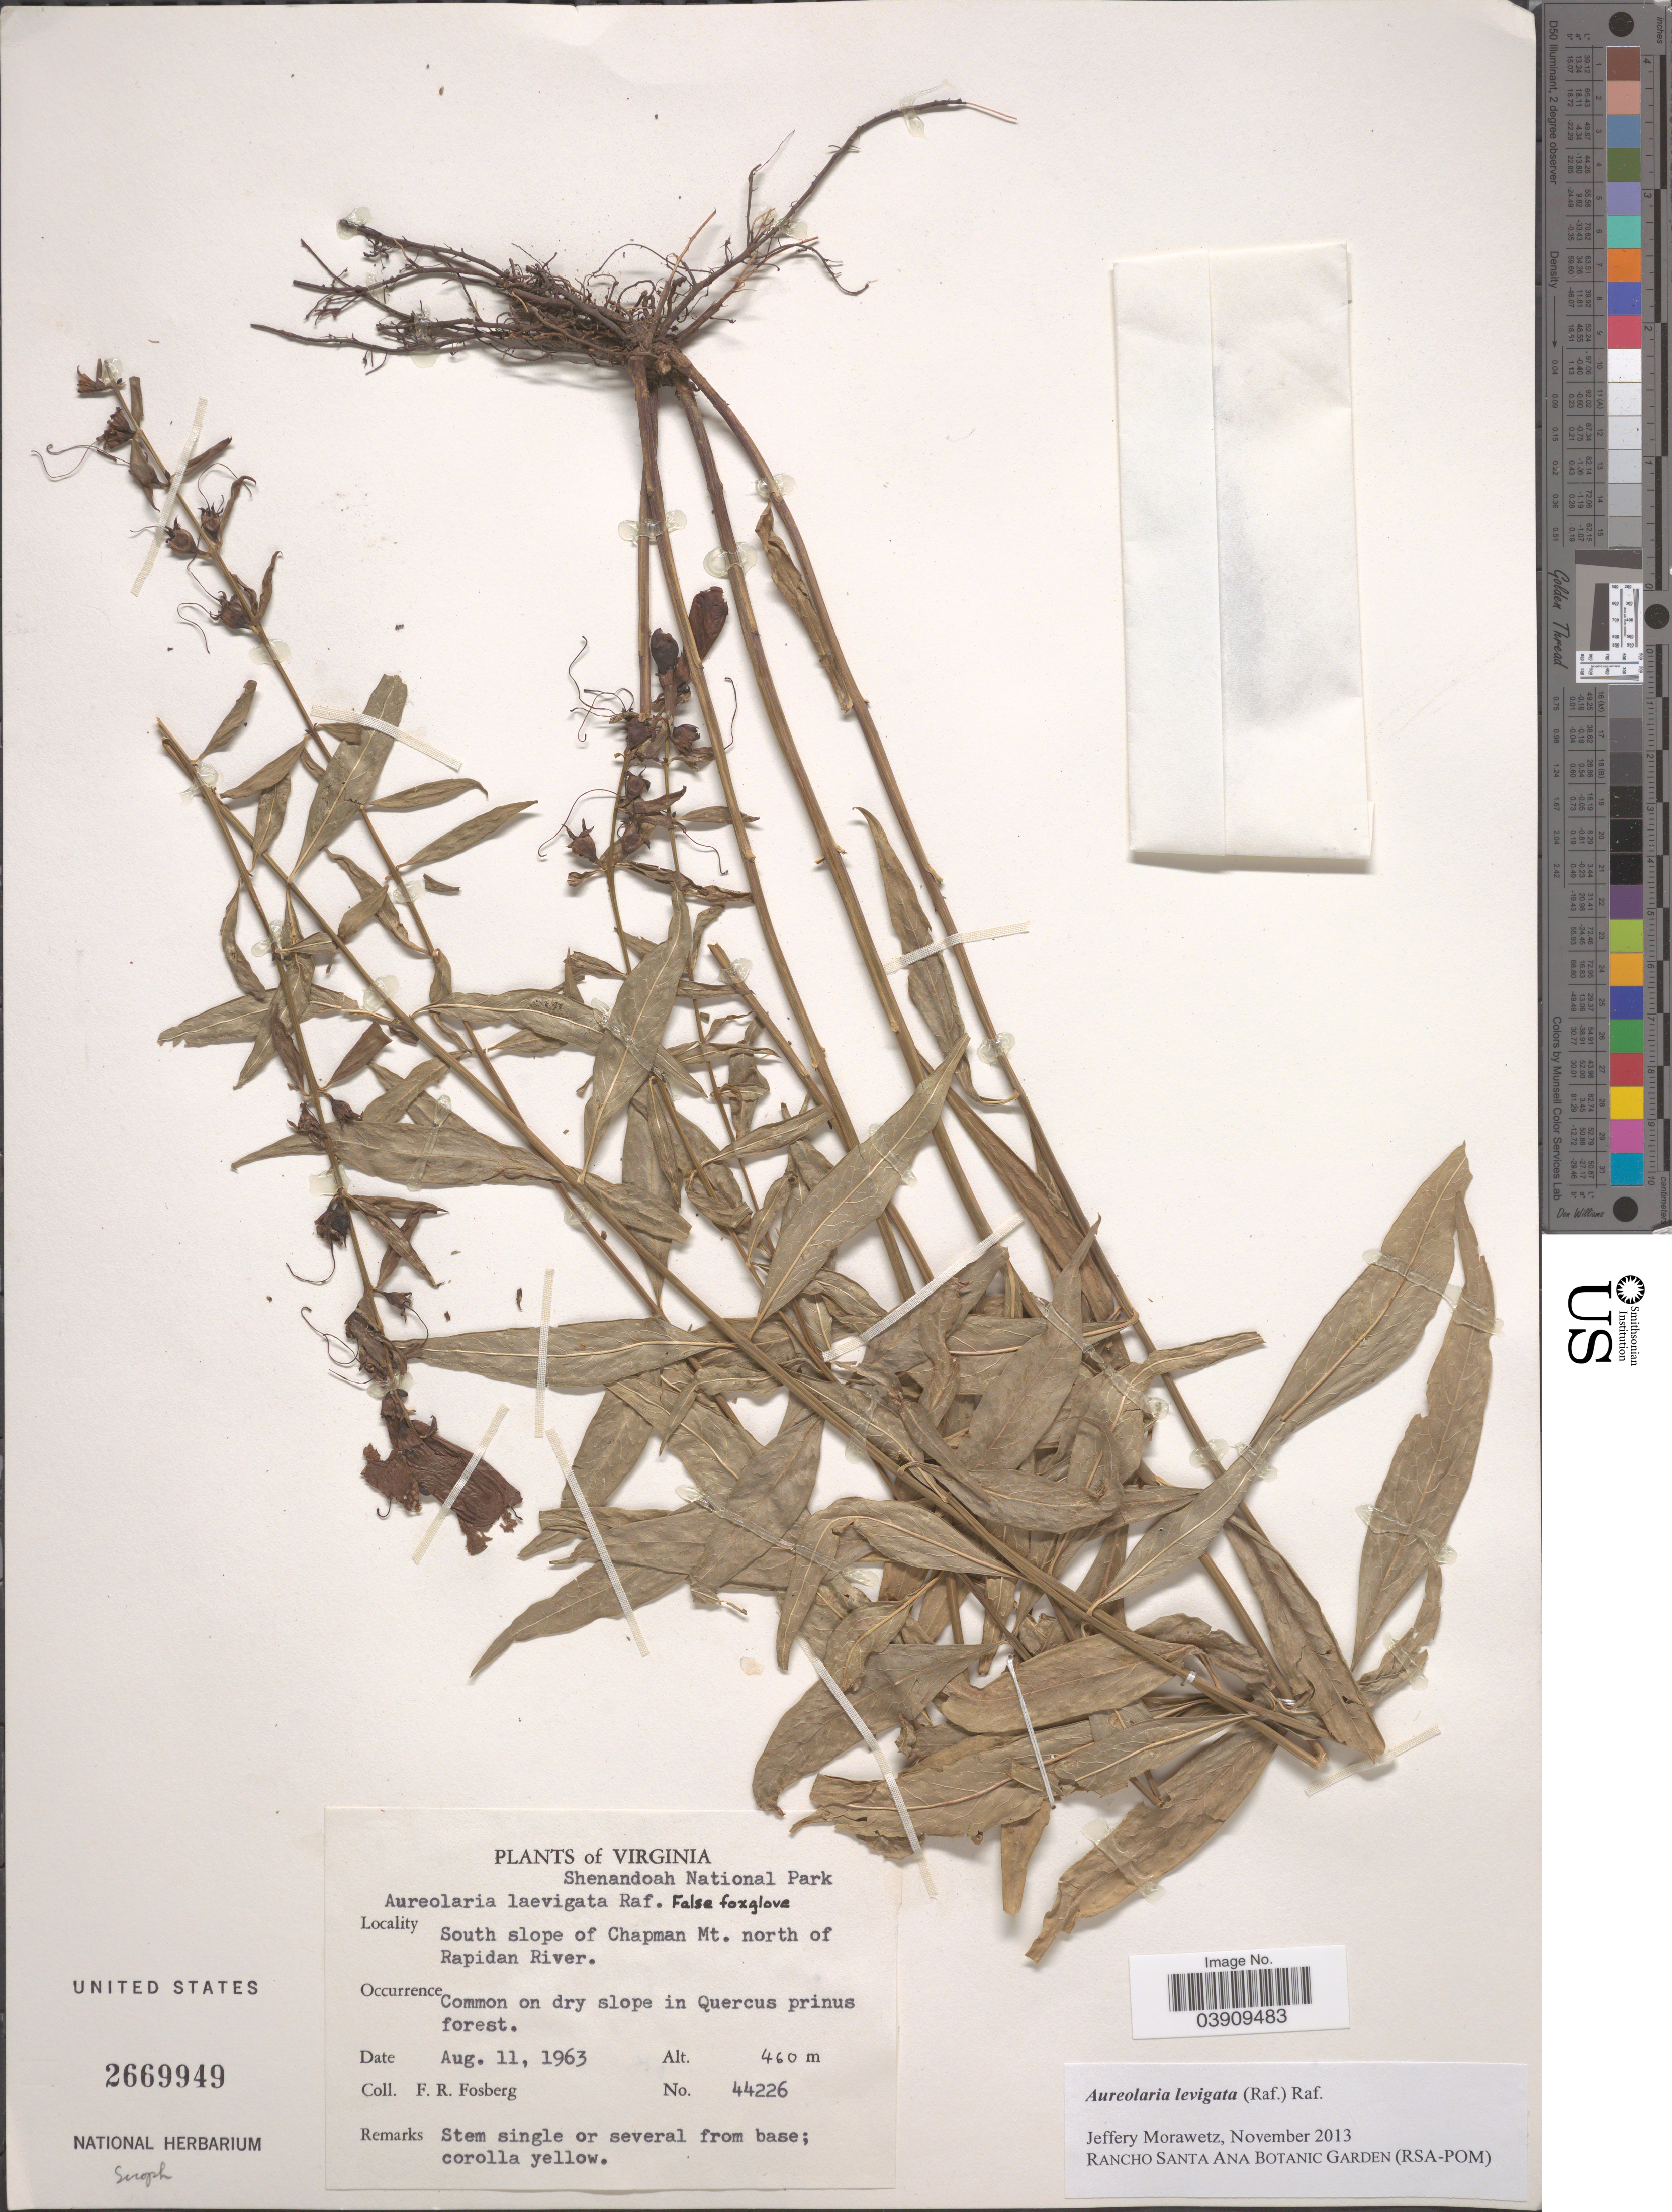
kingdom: Plantae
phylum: Tracheophyta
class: Magnoliopsida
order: Lamiales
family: Orobanchaceae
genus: Aureolaria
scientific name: Aureolaria laevigata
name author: (Raf.) Raf.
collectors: F. R. Fosberg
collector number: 44226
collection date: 1963-08-11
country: United States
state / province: Virginia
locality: Shenandoah National Park. South slope of Chapman Mt. north of Rapidan River.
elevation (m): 460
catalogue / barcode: US 2669949